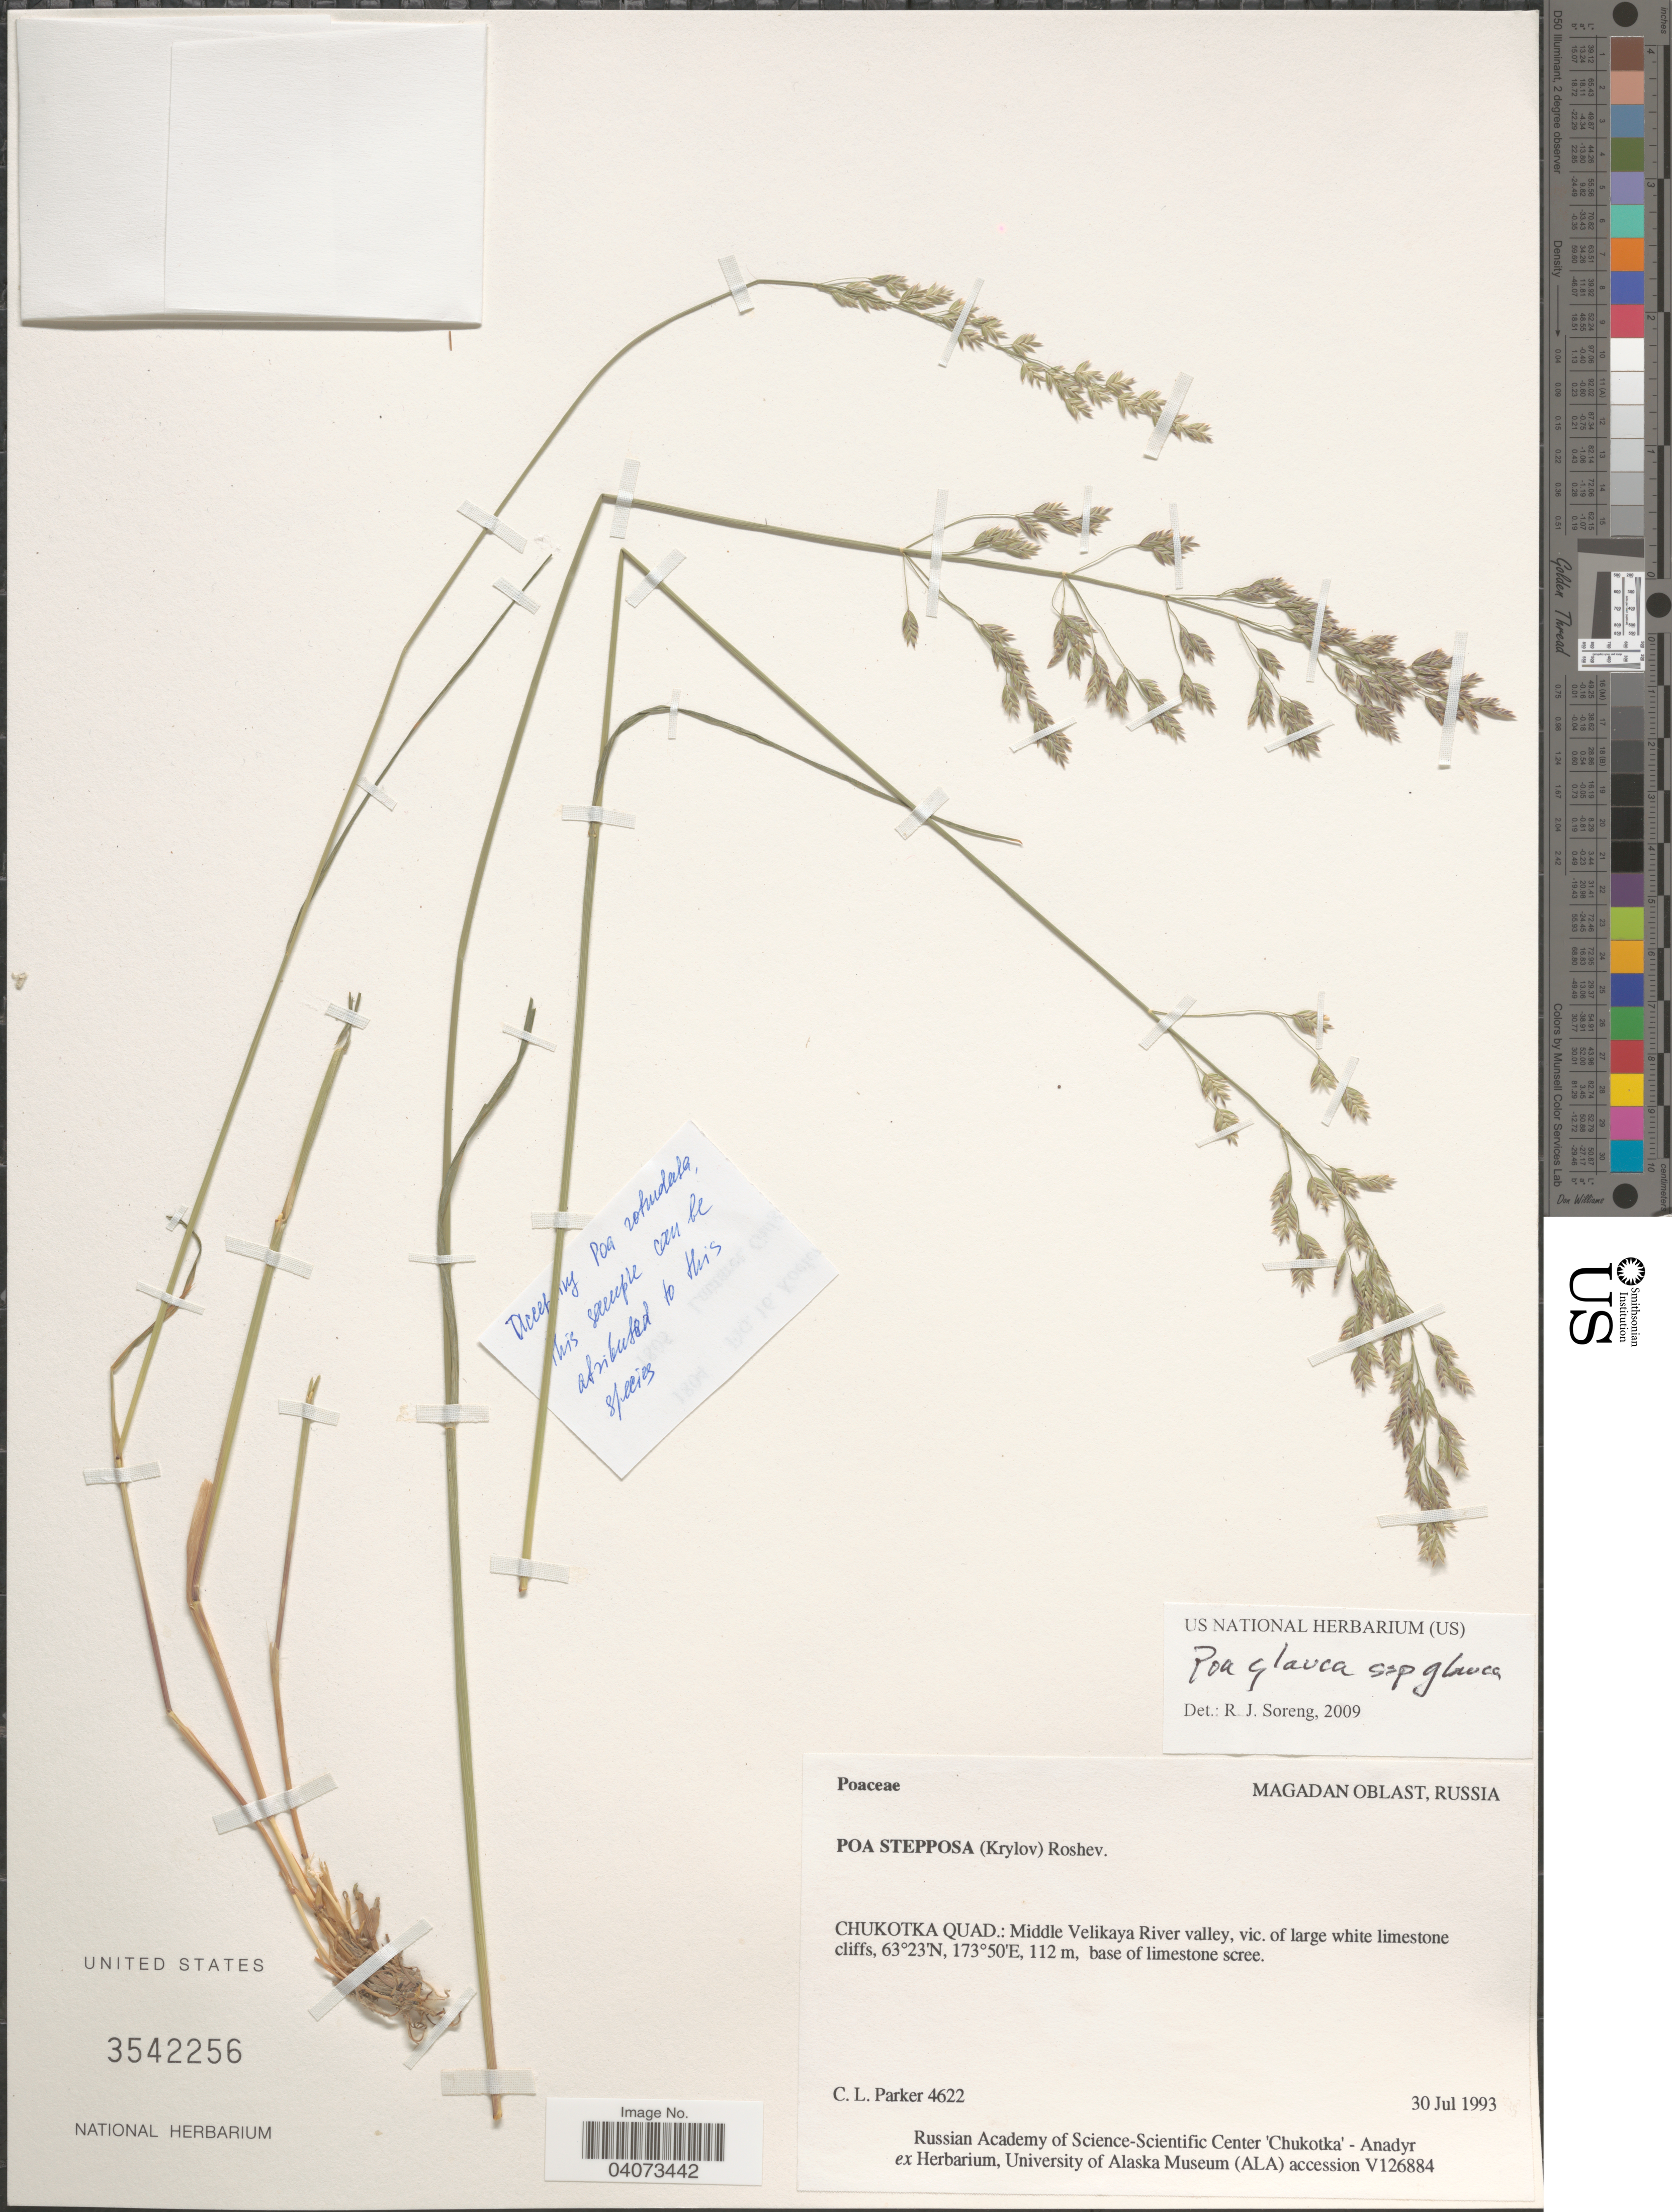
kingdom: Plantae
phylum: Tracheophyta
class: Liliopsida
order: Poales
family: Poaceae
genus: Poa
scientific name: Poa glauca fo. rotundata ined.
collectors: C. L. Parker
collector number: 4622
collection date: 1993-07-30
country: Russian Federation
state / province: Magadan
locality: Magadan Oblast. Chukotka Quad.: Middle Velikaya River valley, vic. of large white limestone cliffs, base of limestone scree.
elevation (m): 112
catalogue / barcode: US 3542256